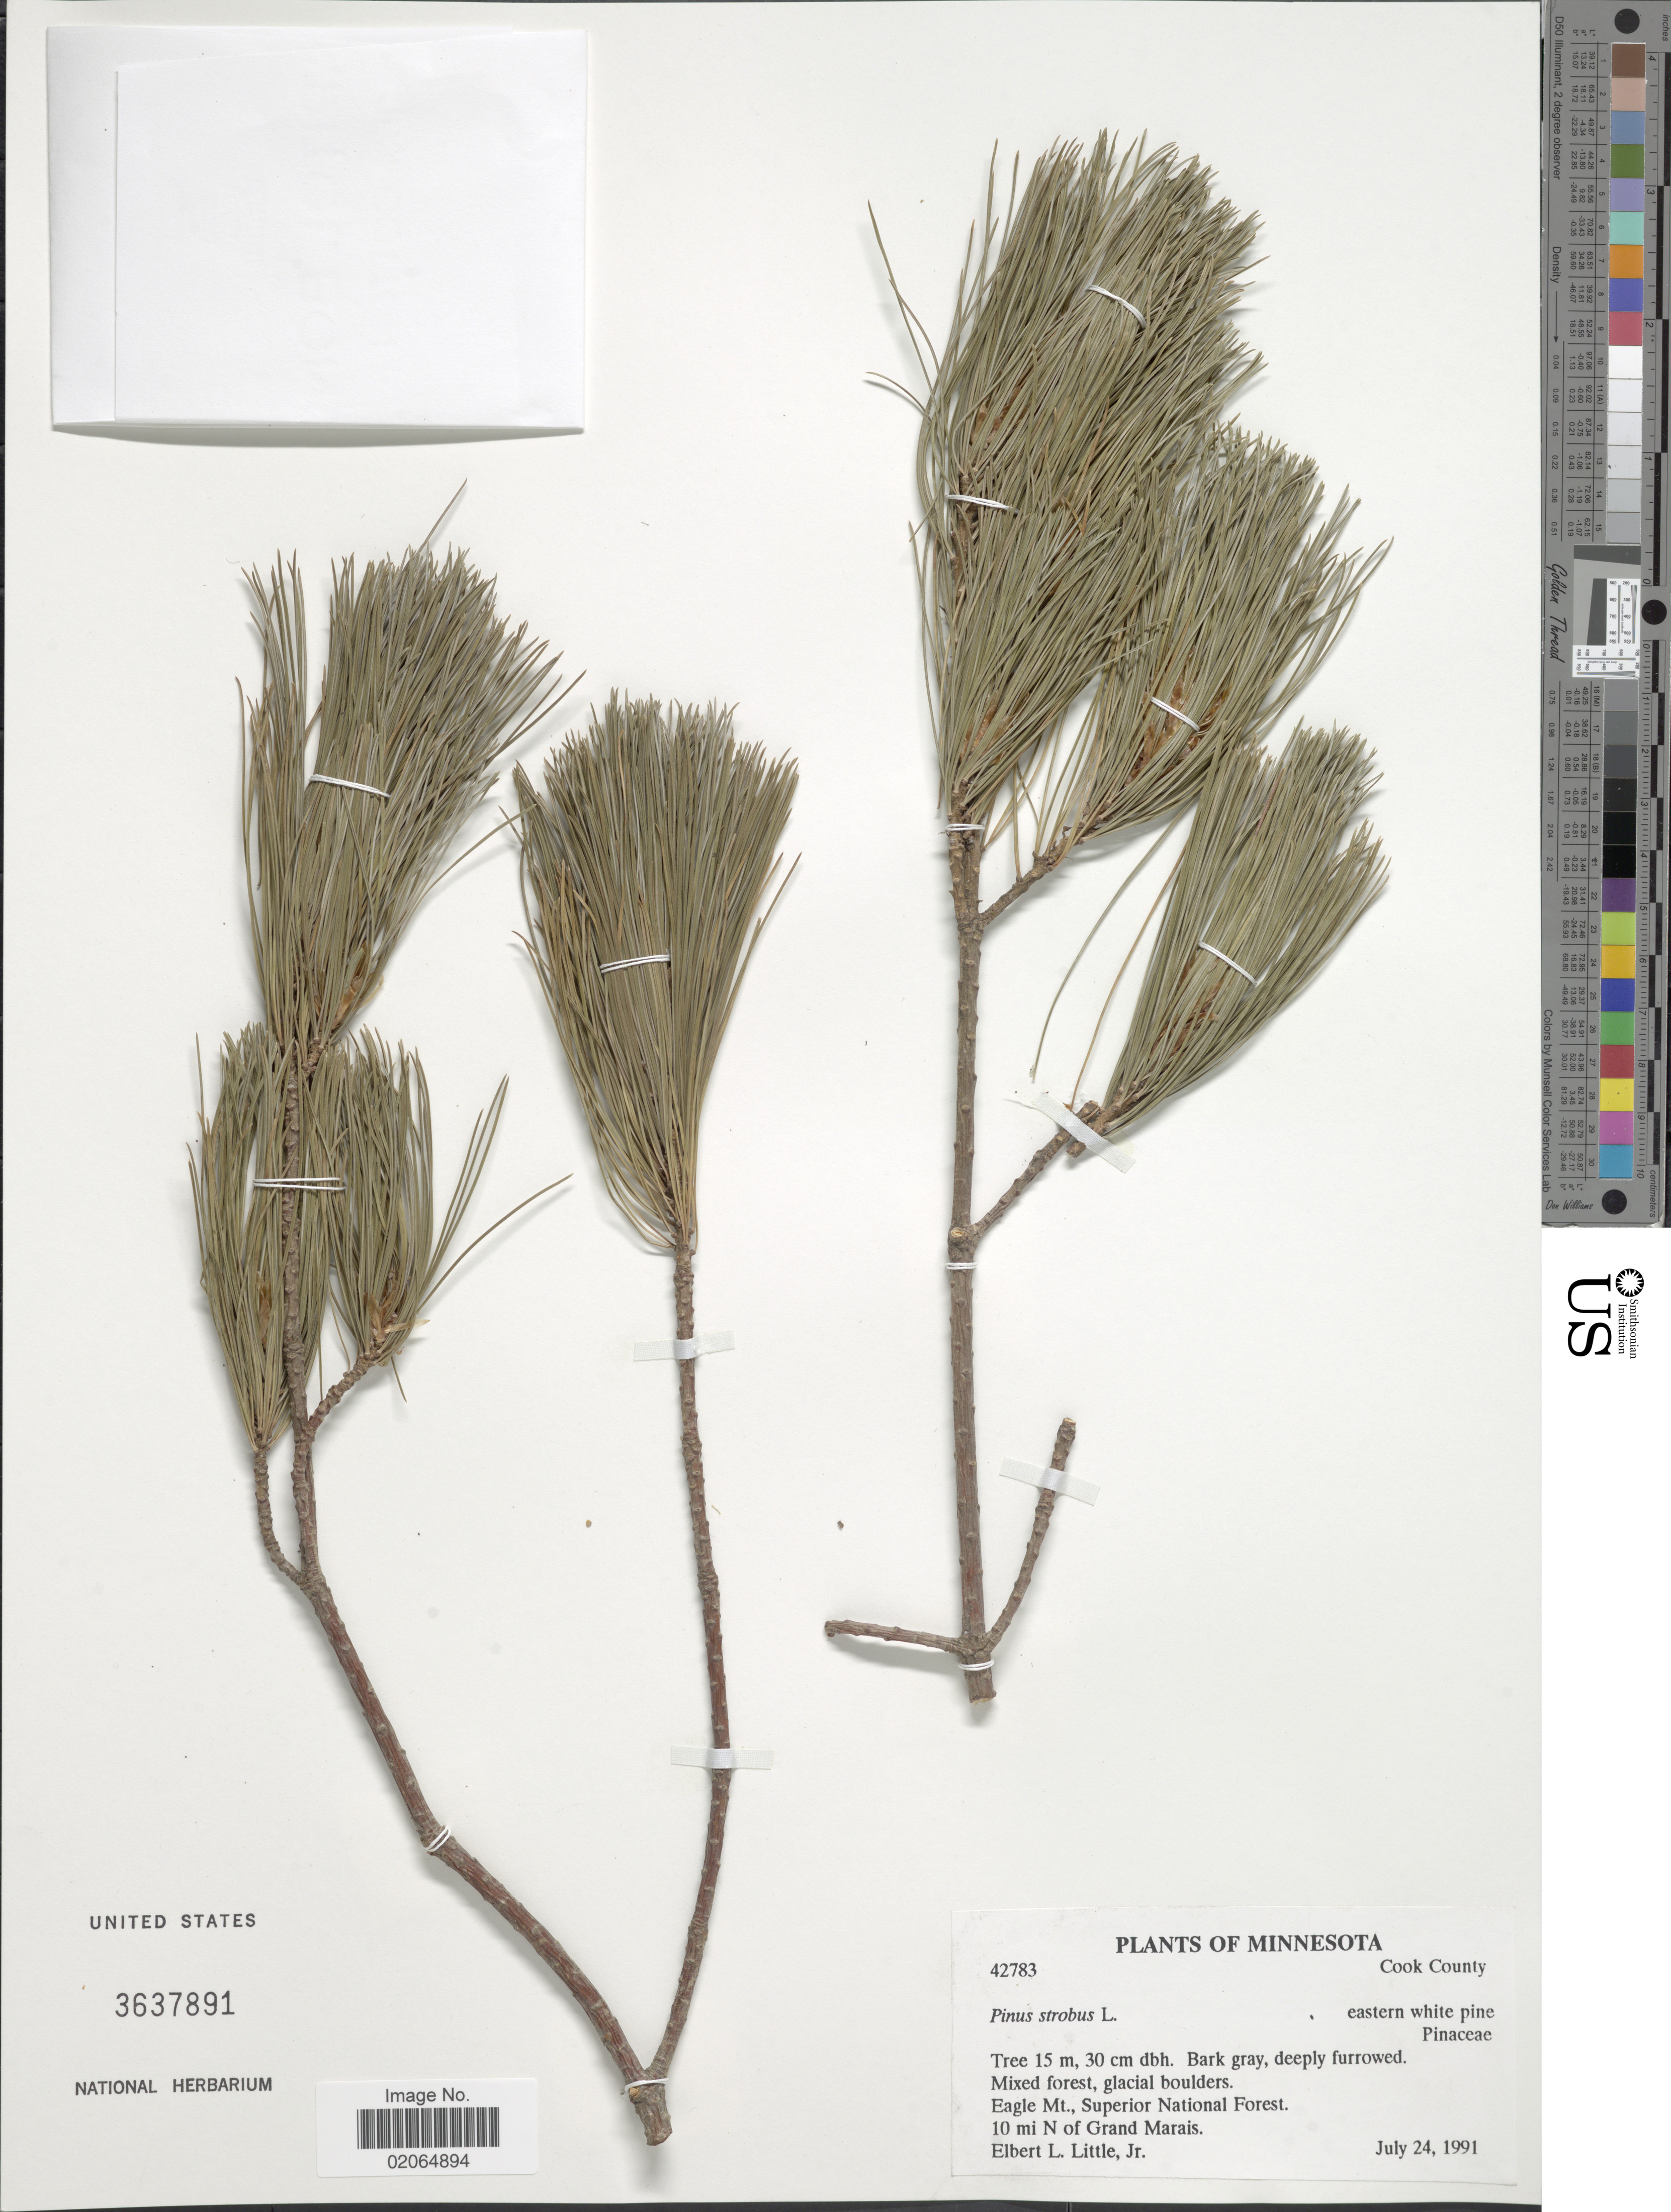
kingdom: Plantae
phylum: Tracheophyta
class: Pinopsida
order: Pinales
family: Pinaceae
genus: Pinus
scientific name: Pinus strobus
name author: L.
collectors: E. L. Little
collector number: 42783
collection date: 1991-07-24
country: United States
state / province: Minnesota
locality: Cook County, Eagle Mt., Superior National Forest,10 mi N of Grand Marais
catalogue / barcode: US 3637891